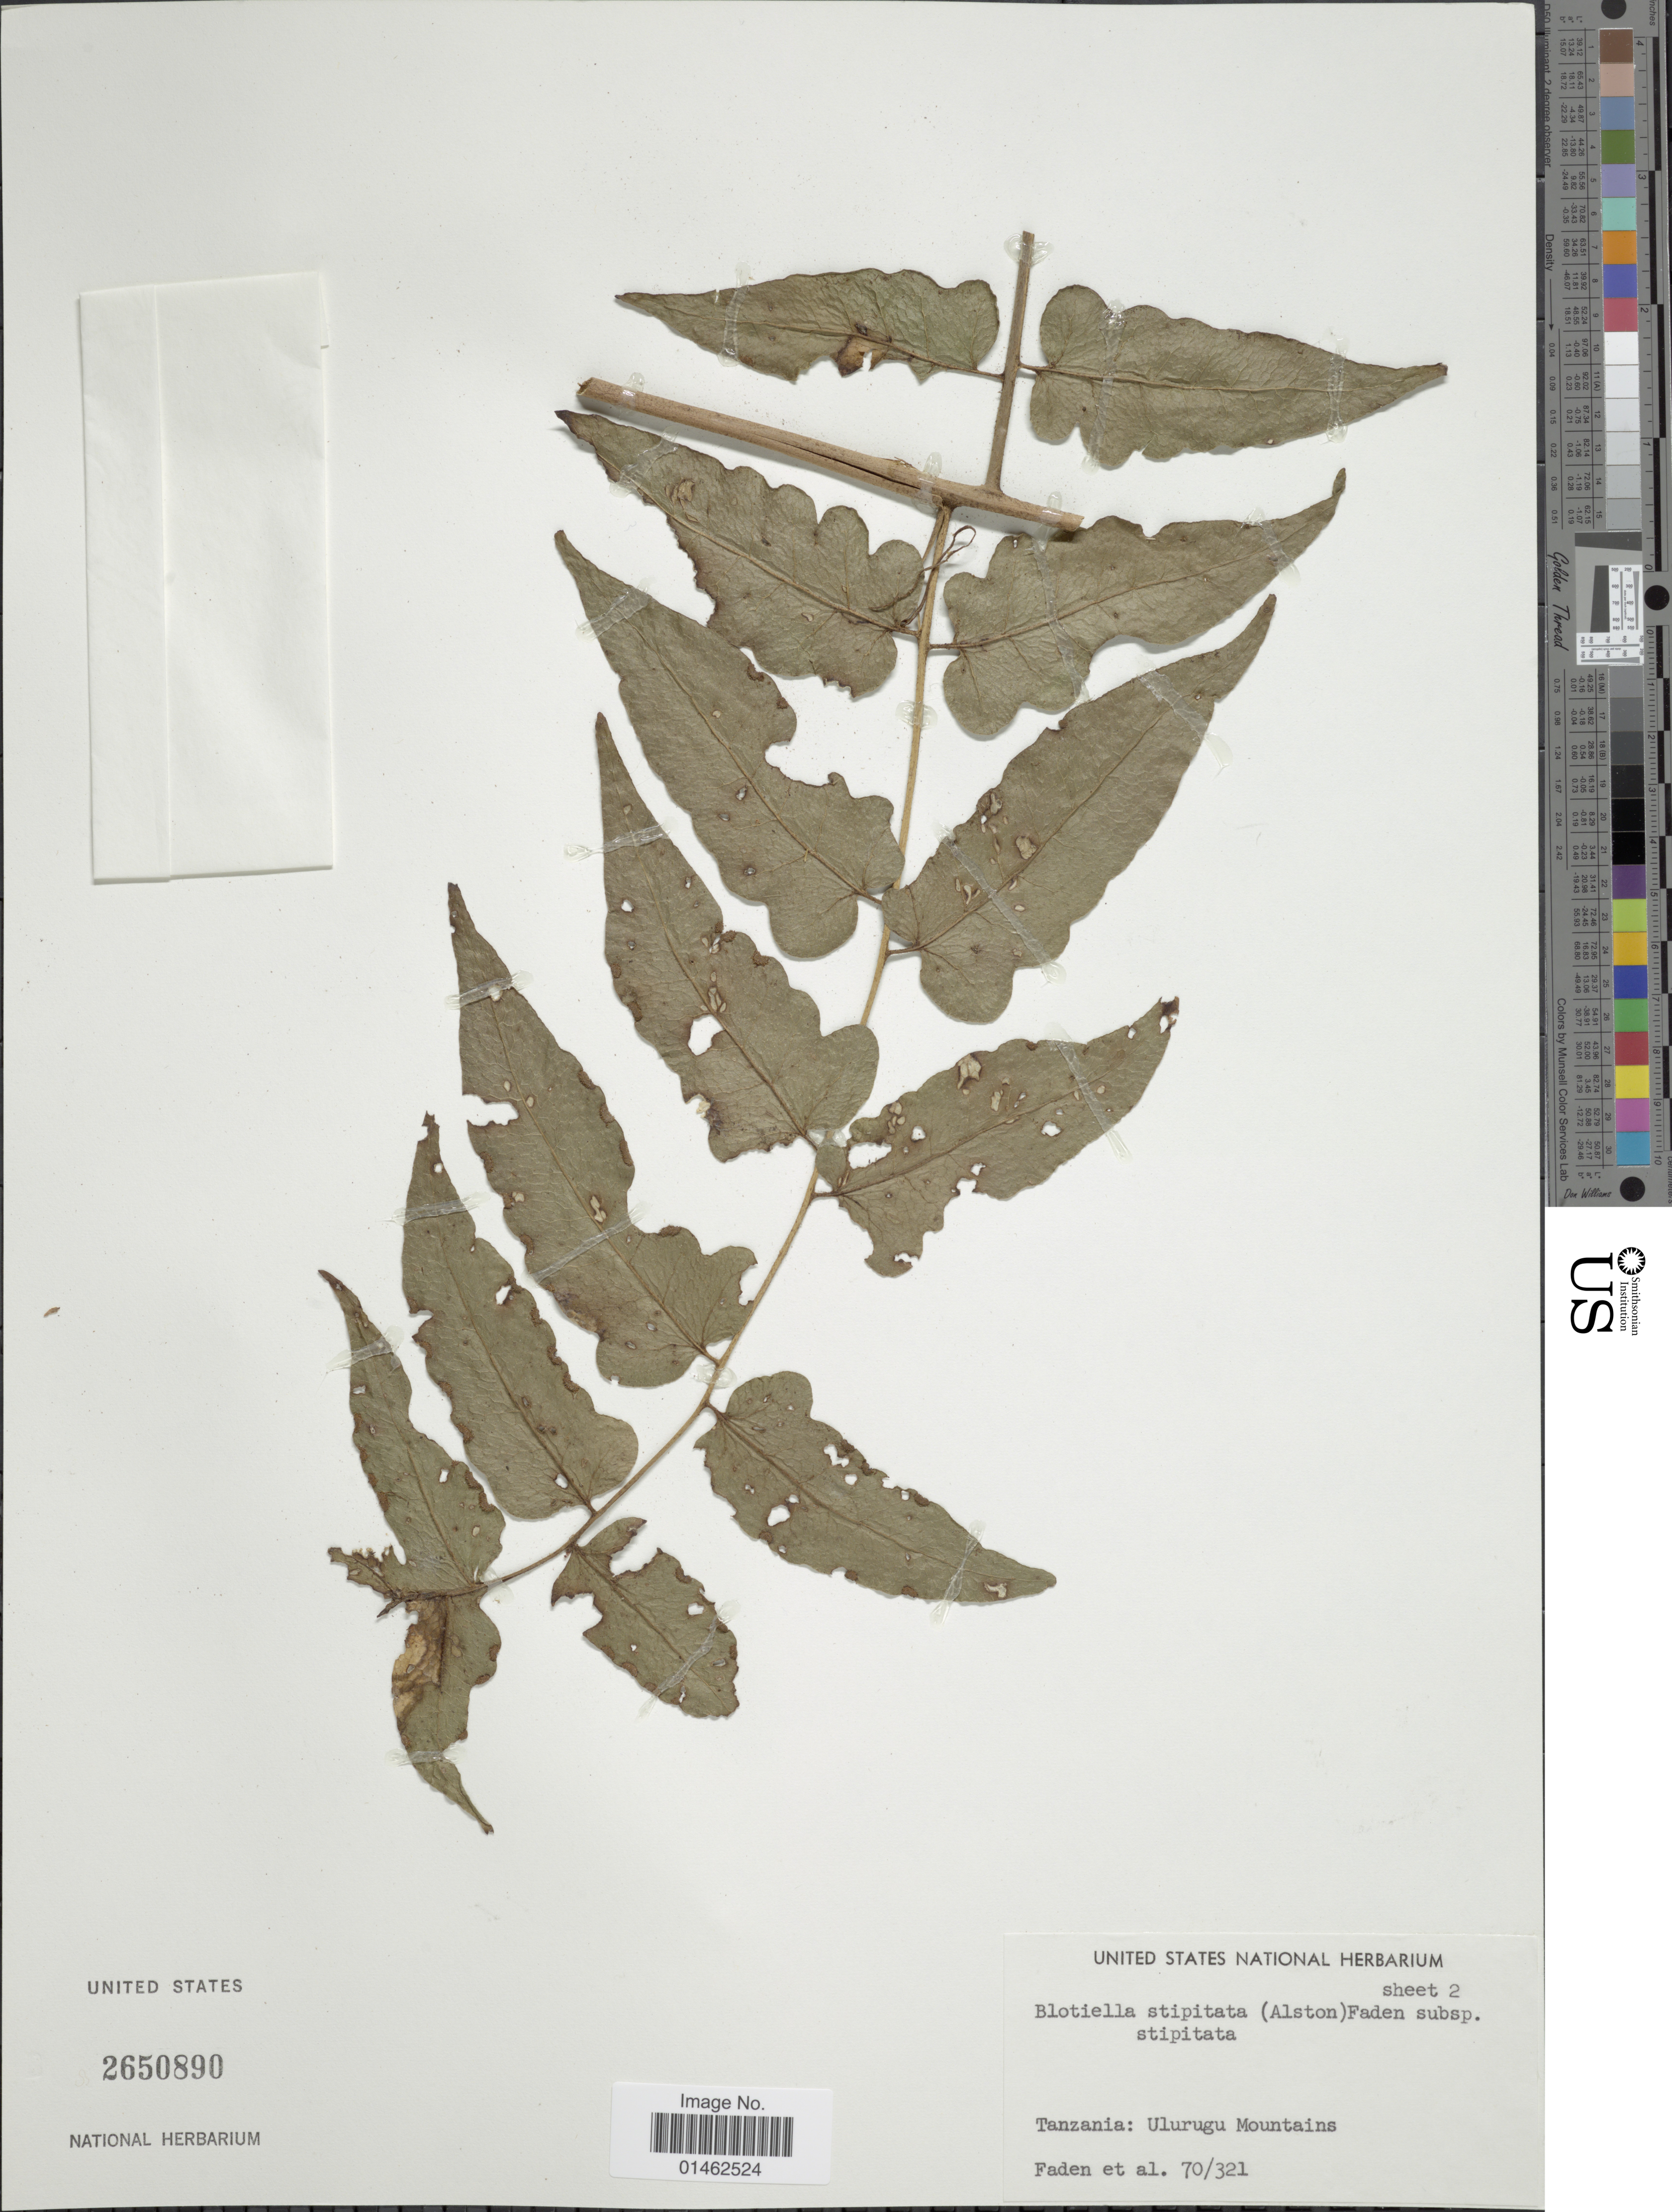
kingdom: Plantae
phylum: Tracheophyta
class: Polypodiopsida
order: Polypodiales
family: Dennstaedtiaceae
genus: Blotiella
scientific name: Blotiella stiptata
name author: (Alston) Faden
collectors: R. B. Faden & et al.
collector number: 70/321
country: Tanzania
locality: Ulurugu Mountains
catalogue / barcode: US 2650890